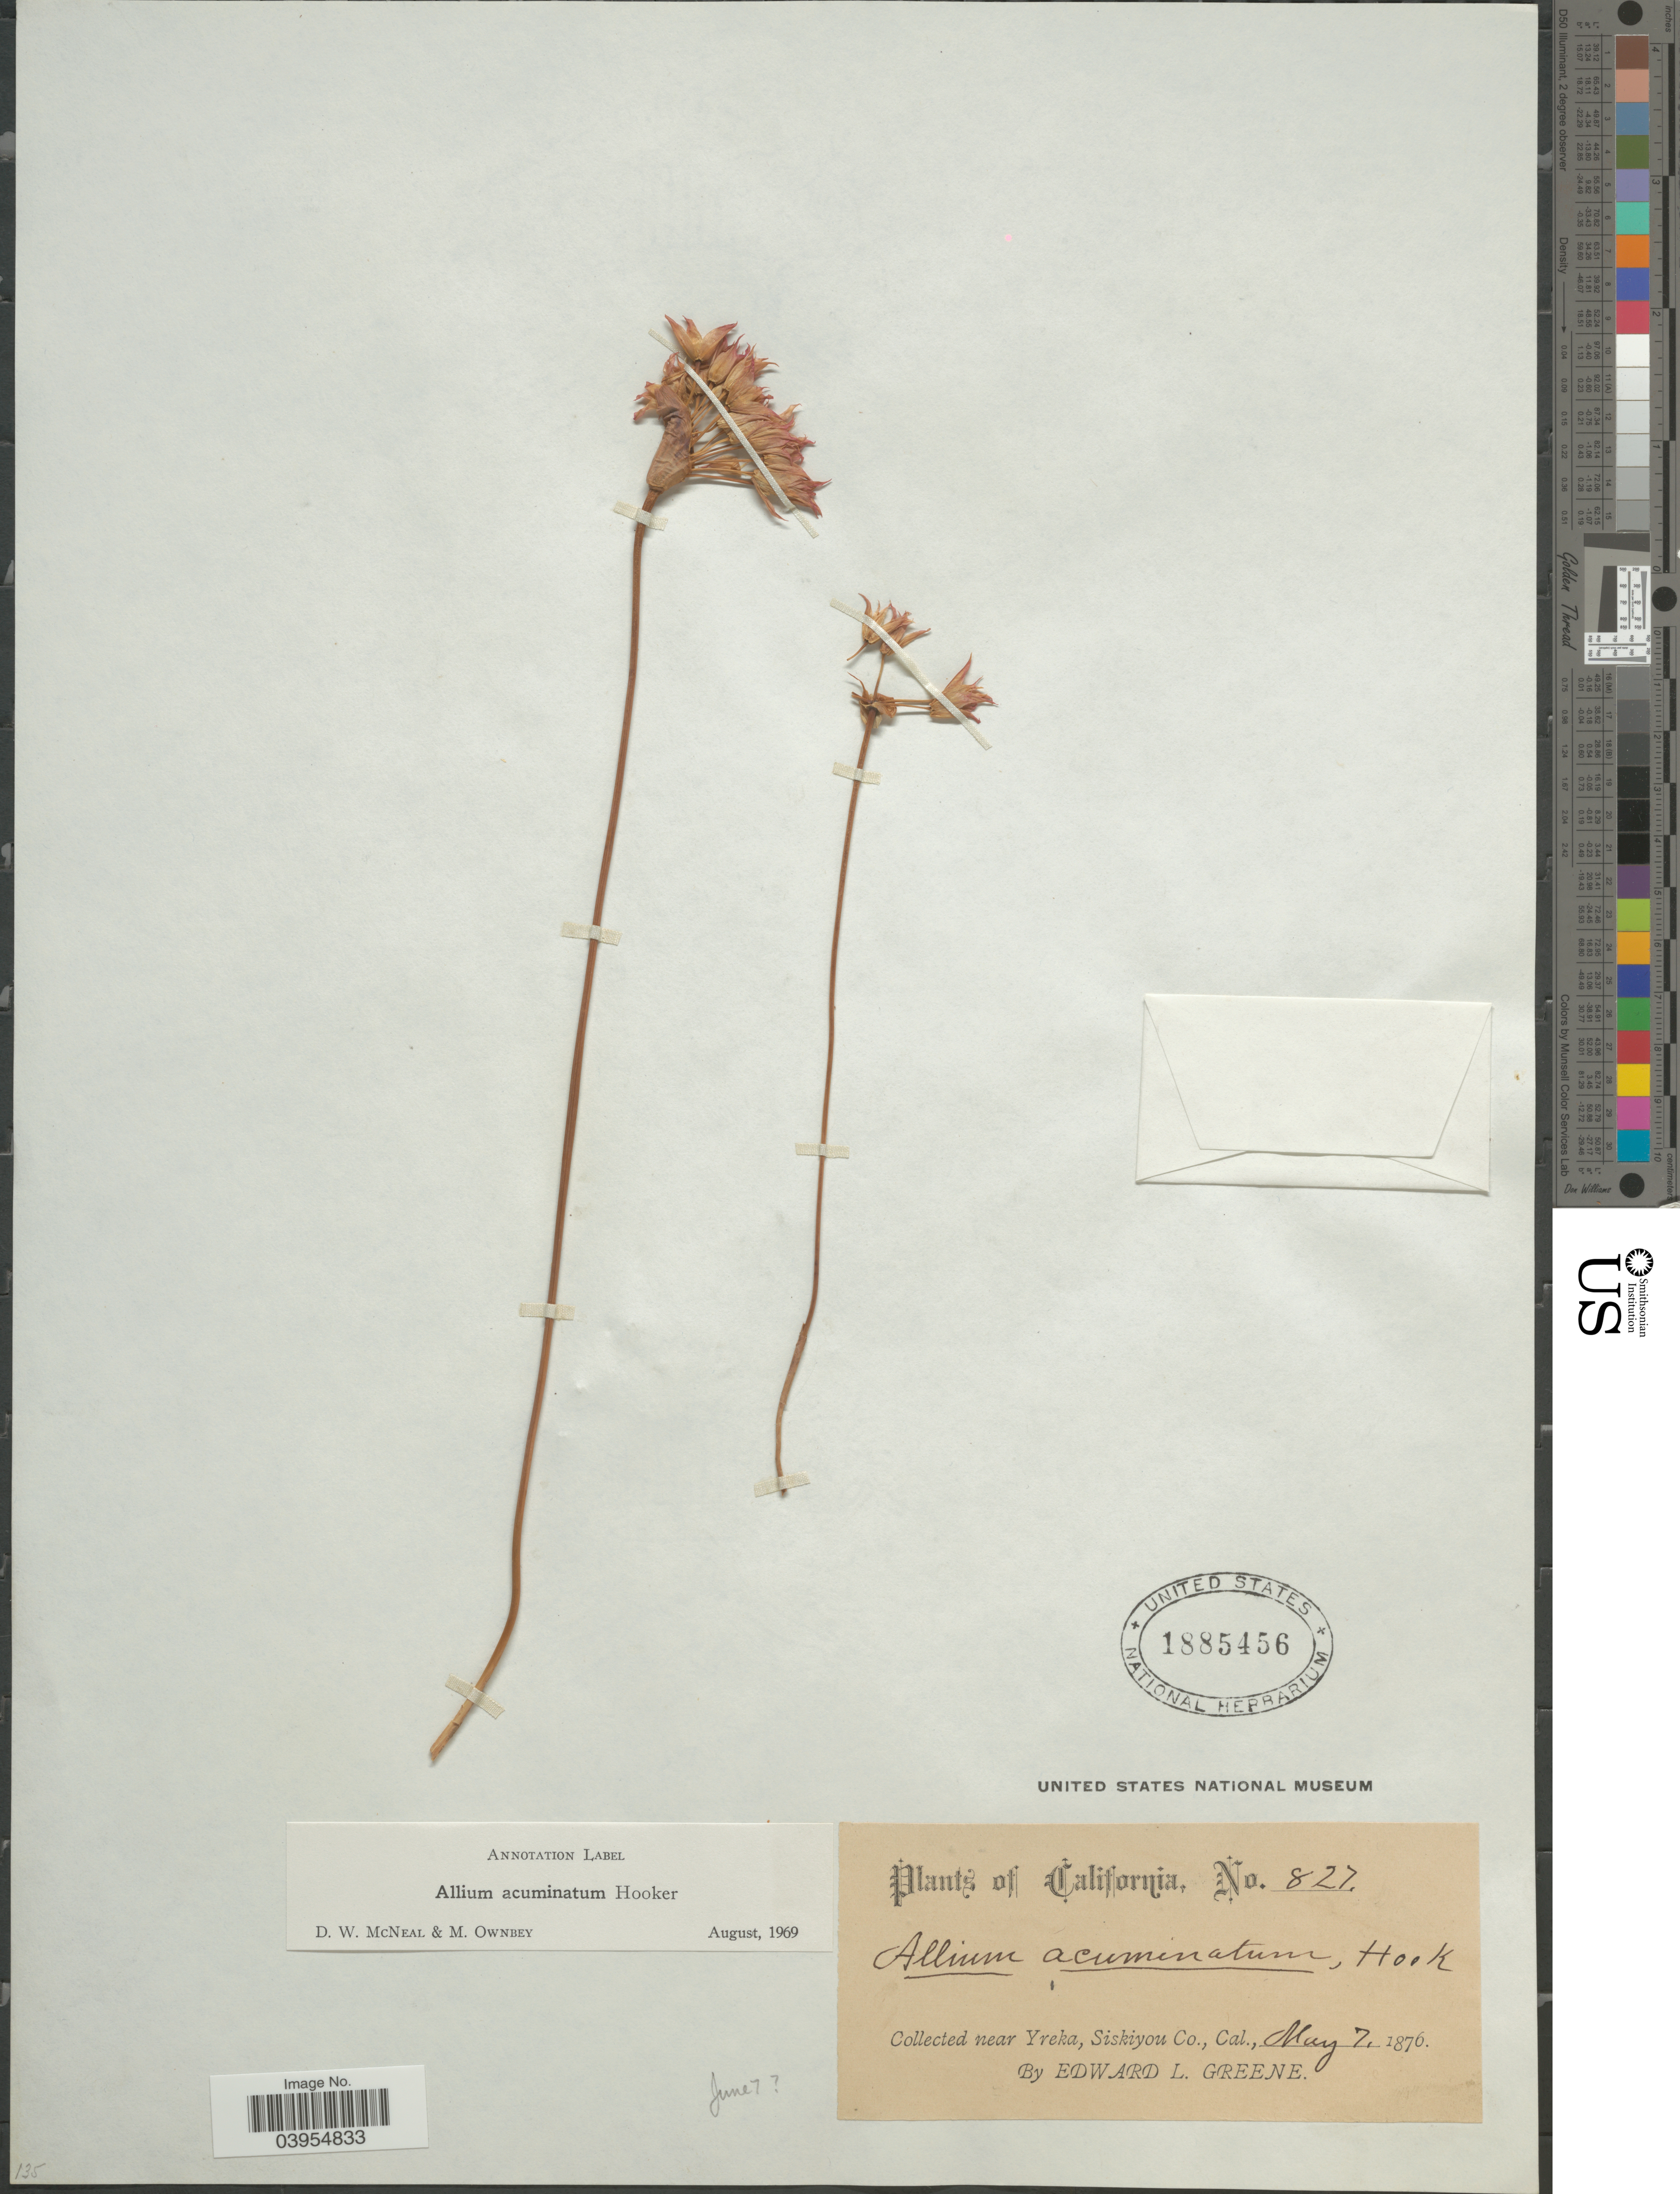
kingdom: Plantae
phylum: Tracheophyta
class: Liliopsida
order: Asparagales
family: Amaryllidaceae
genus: Allium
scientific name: Allium acuminatum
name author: Hook.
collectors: E. L. Greene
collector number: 827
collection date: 1876-05-07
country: United States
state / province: California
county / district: Siskiyou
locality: Near Yreka, Siskiyou Co.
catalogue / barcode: US 1885456